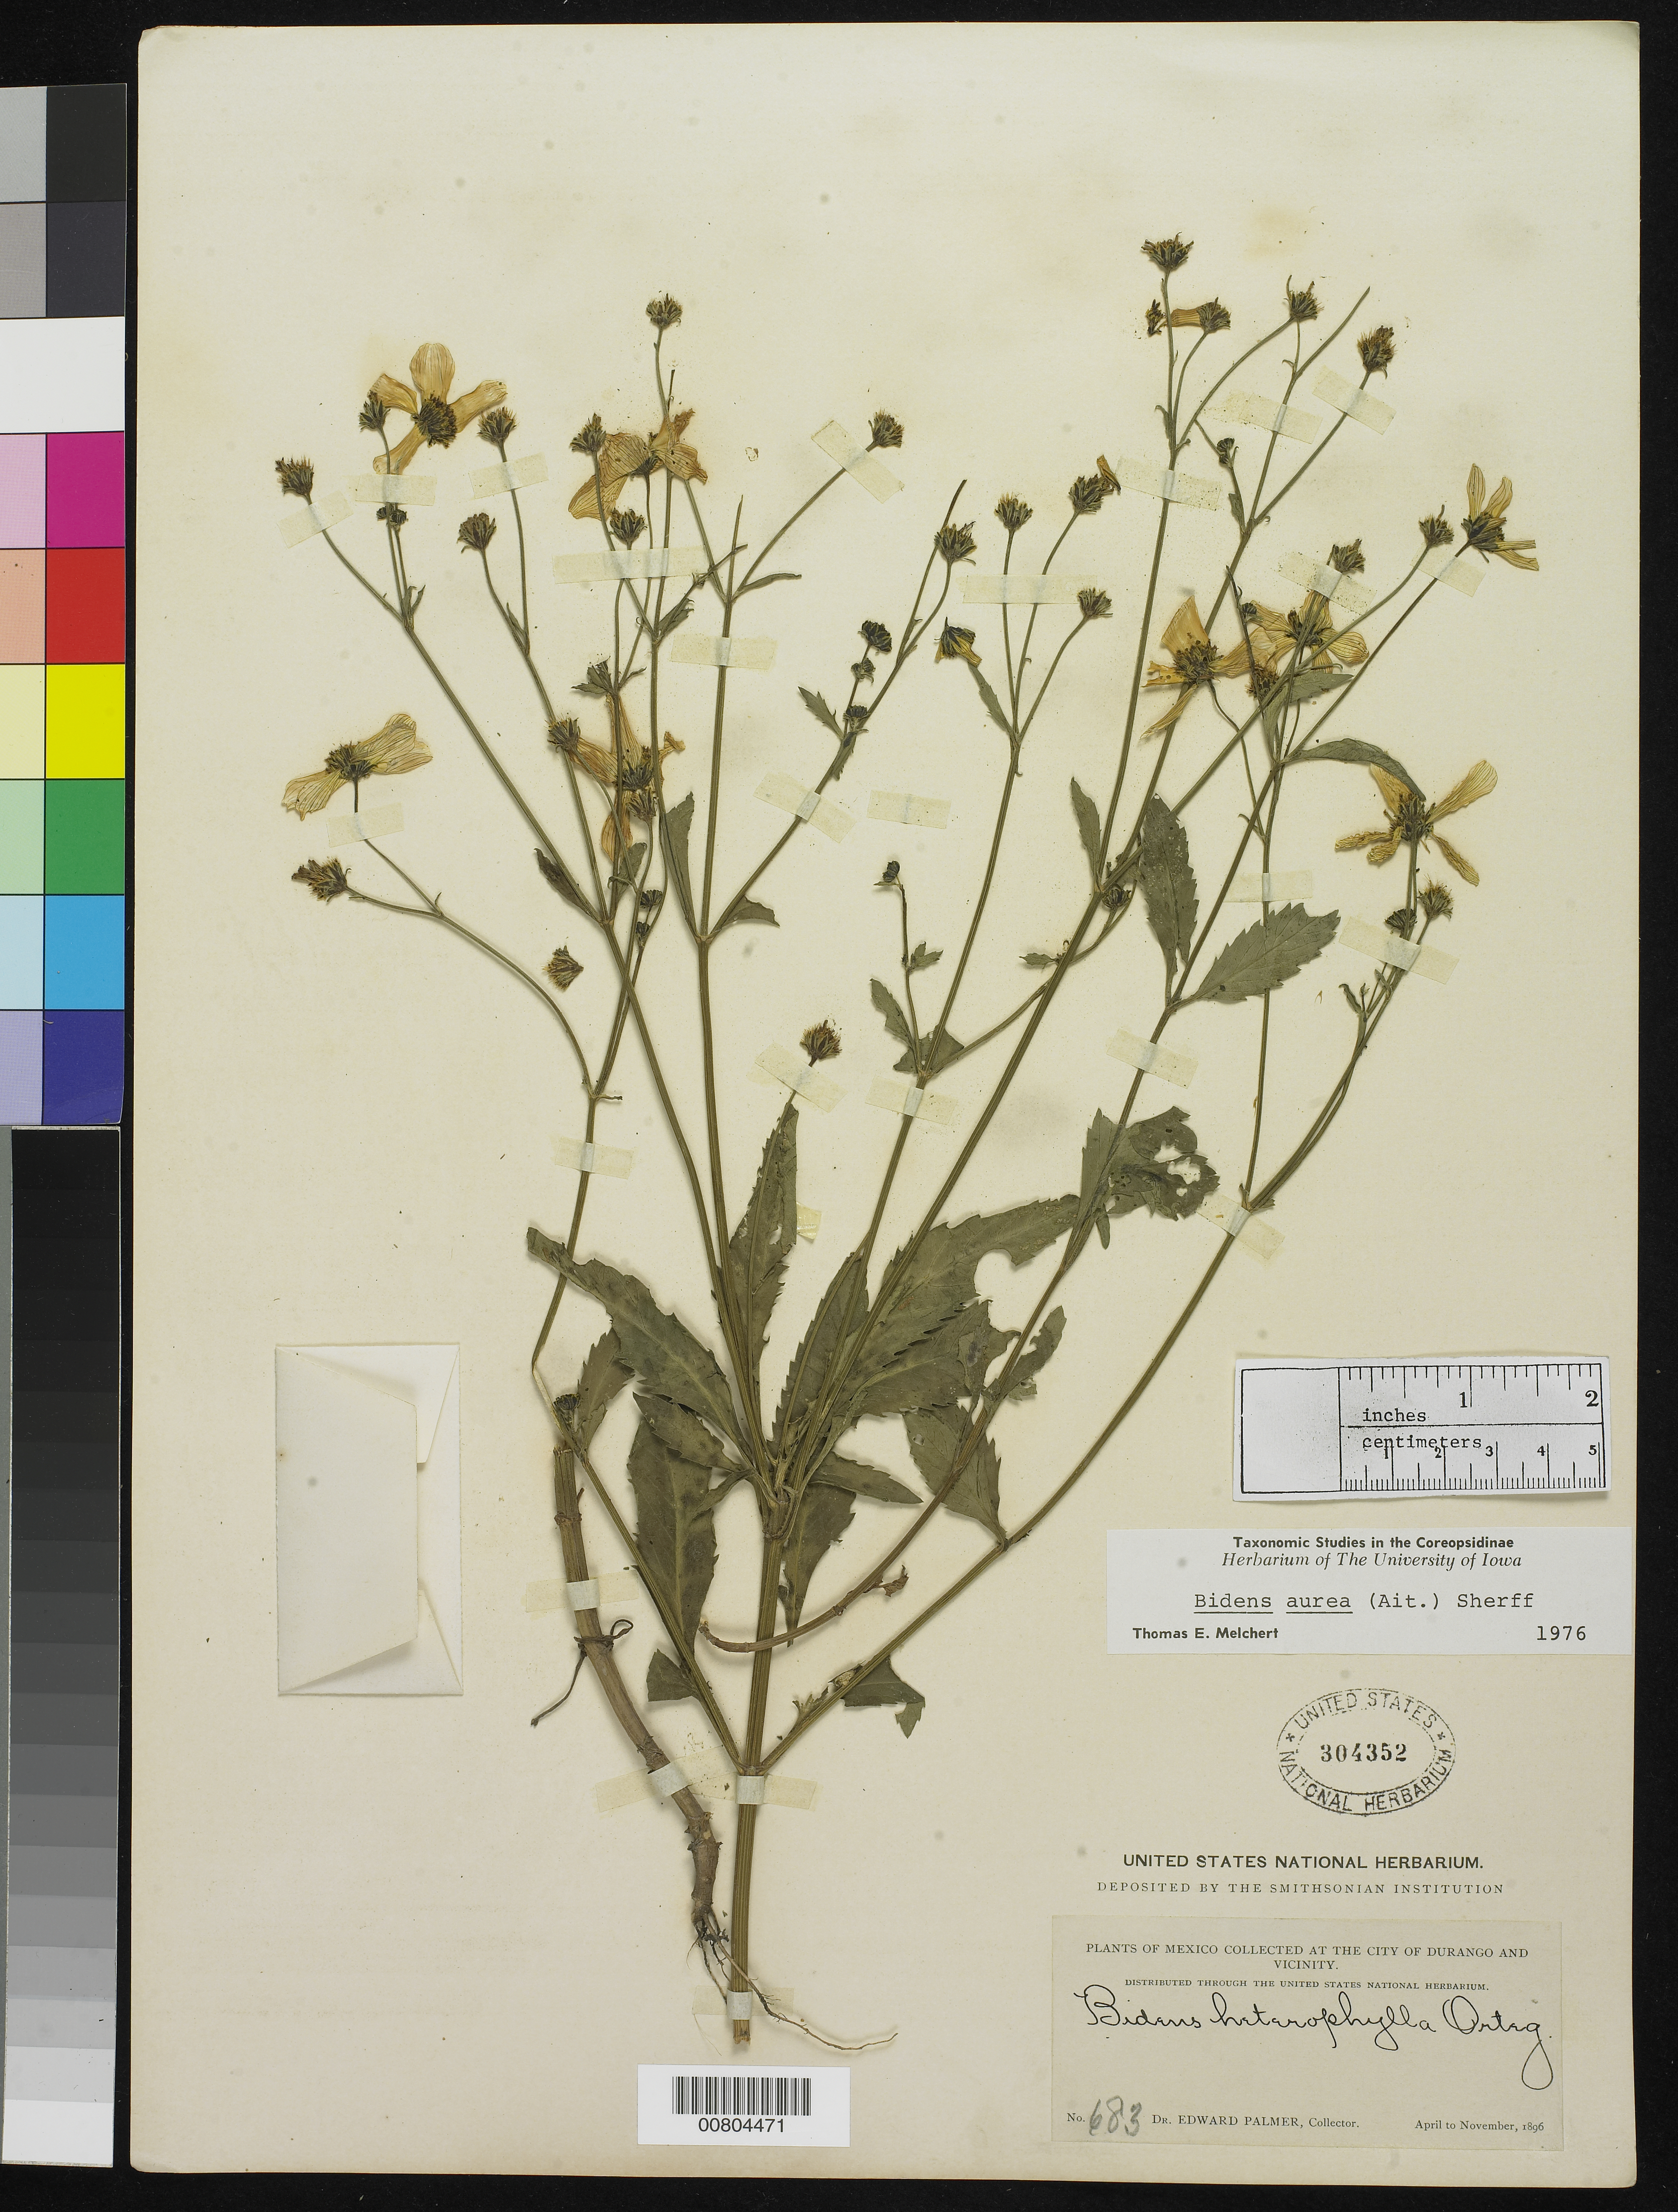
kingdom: Plantae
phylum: Tracheophyta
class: Magnoliopsida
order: Asterales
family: Asteraceae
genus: Bidens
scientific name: Bidens aurea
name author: (Aiton) Sherff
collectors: E. Palmer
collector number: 683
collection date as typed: Apr 1896 to -- Nov 1896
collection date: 1896-04/1896-11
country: Mexico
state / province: Durango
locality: City of Durango and vicinity.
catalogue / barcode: US 304352